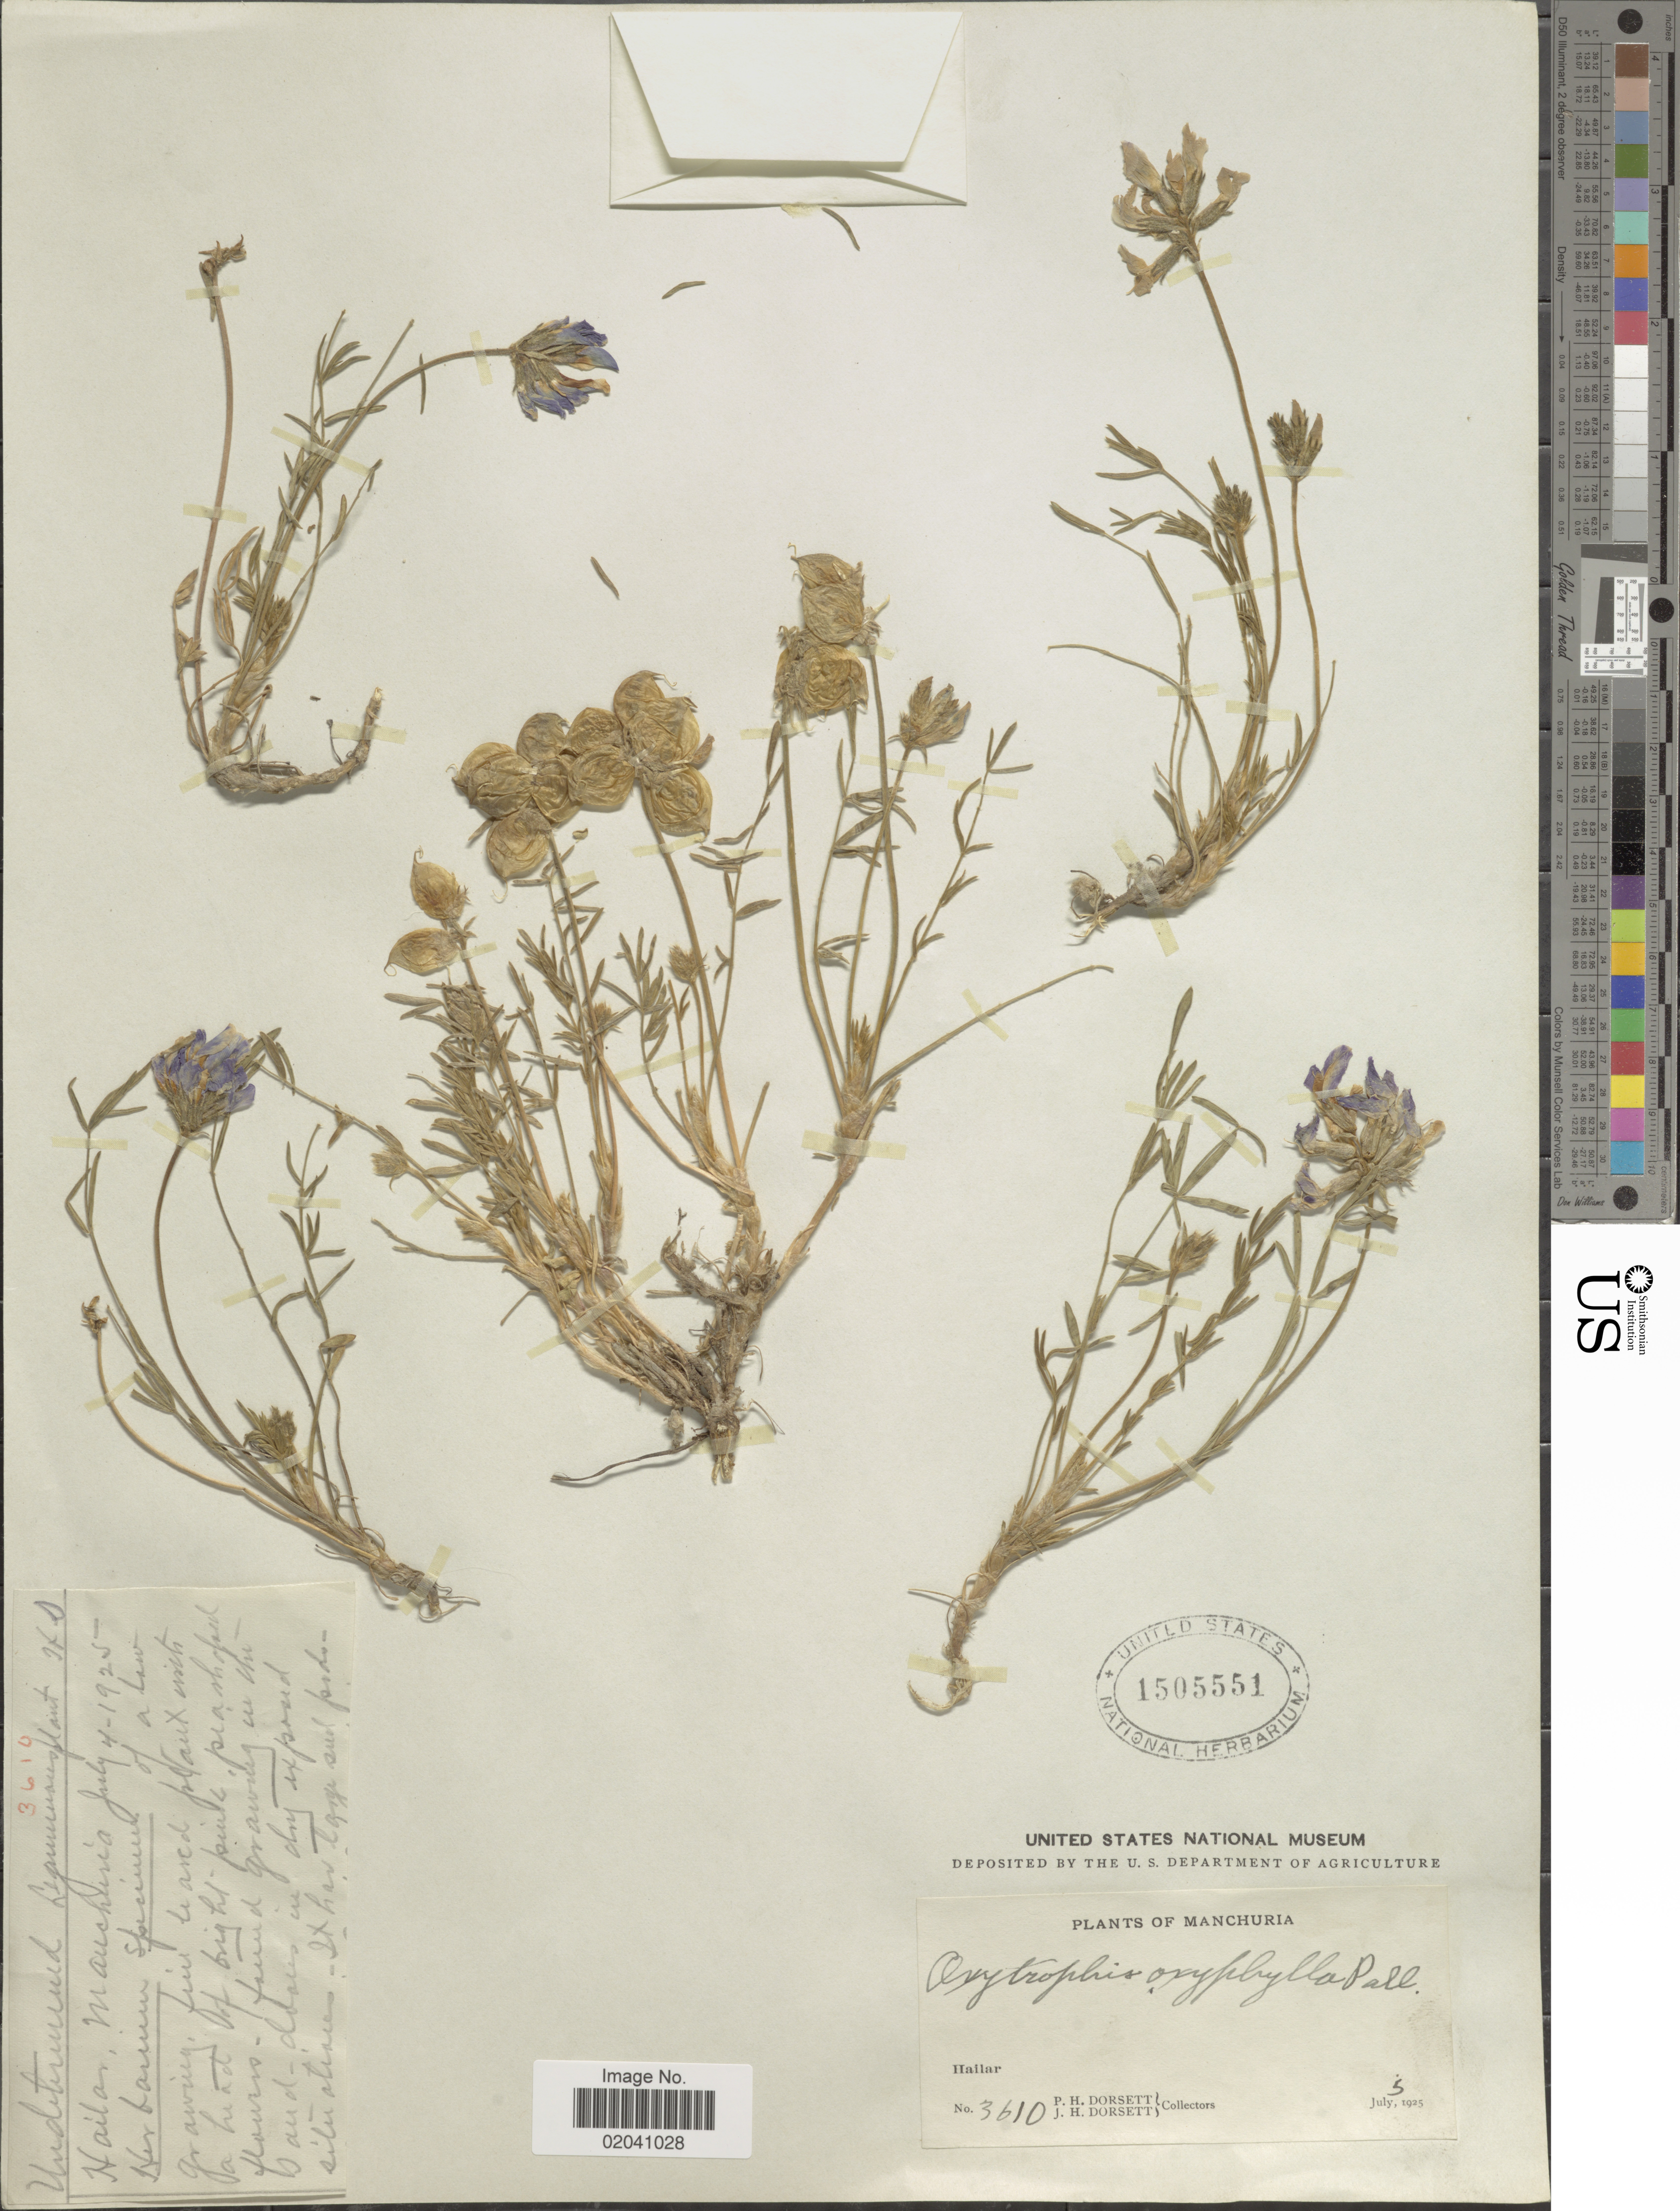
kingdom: Plantae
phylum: Tracheophyta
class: Magnoliopsida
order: Fabales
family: Fabaceae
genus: Oxytropis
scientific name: Oxytropis oxyphylla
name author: (Pall.) DC.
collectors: P. H. Dorsett & J. Dorsett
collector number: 3610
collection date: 1925-07-05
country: China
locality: Manchuria, Hailar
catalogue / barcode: US 1505551